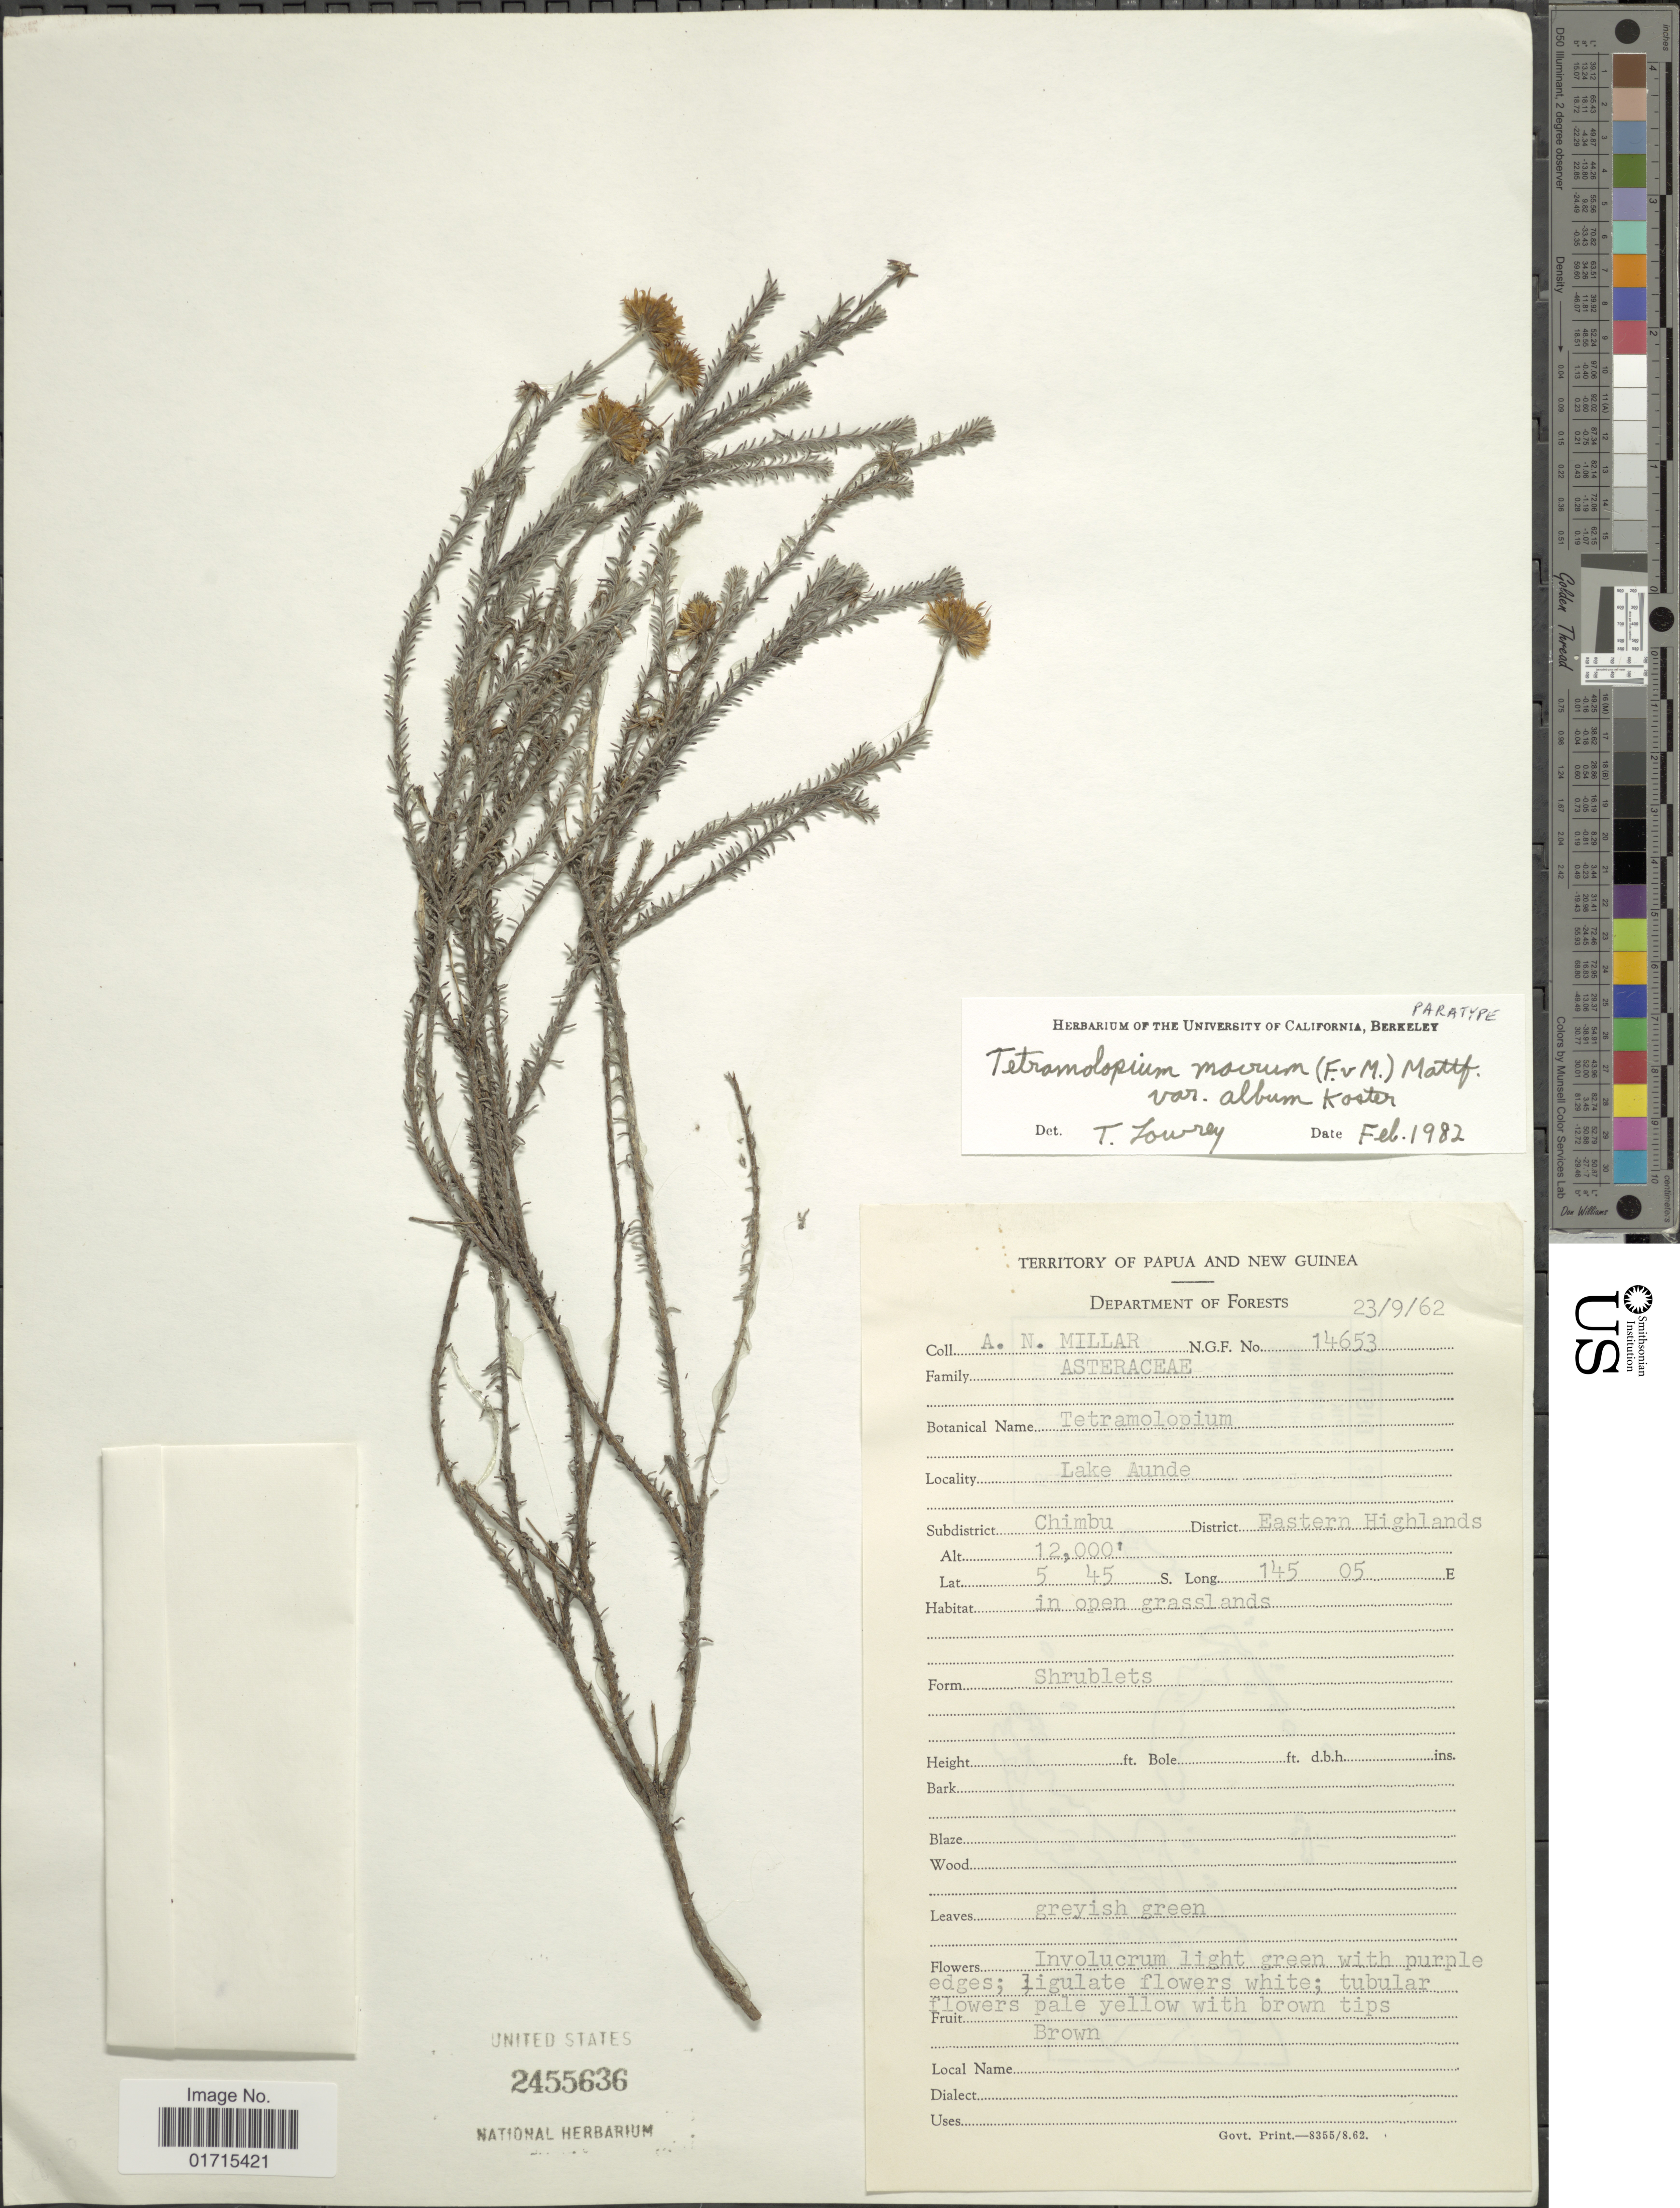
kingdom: Plantae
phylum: Tracheophyta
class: Magnoliopsida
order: Asterales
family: Asteraceae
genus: Tetramolopium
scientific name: Tetramolopium macrum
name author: (F. Muell.) Mattf.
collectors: A. Millar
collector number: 14653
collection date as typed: Transcribed d/m/y: 23/9/62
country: Papua New Guinea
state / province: Chimbu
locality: Subdistrict Chimbu. District Eastern Highlands. in open grasslands, Territorty of Papua and New Guinea.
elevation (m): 3658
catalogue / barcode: US 2455636